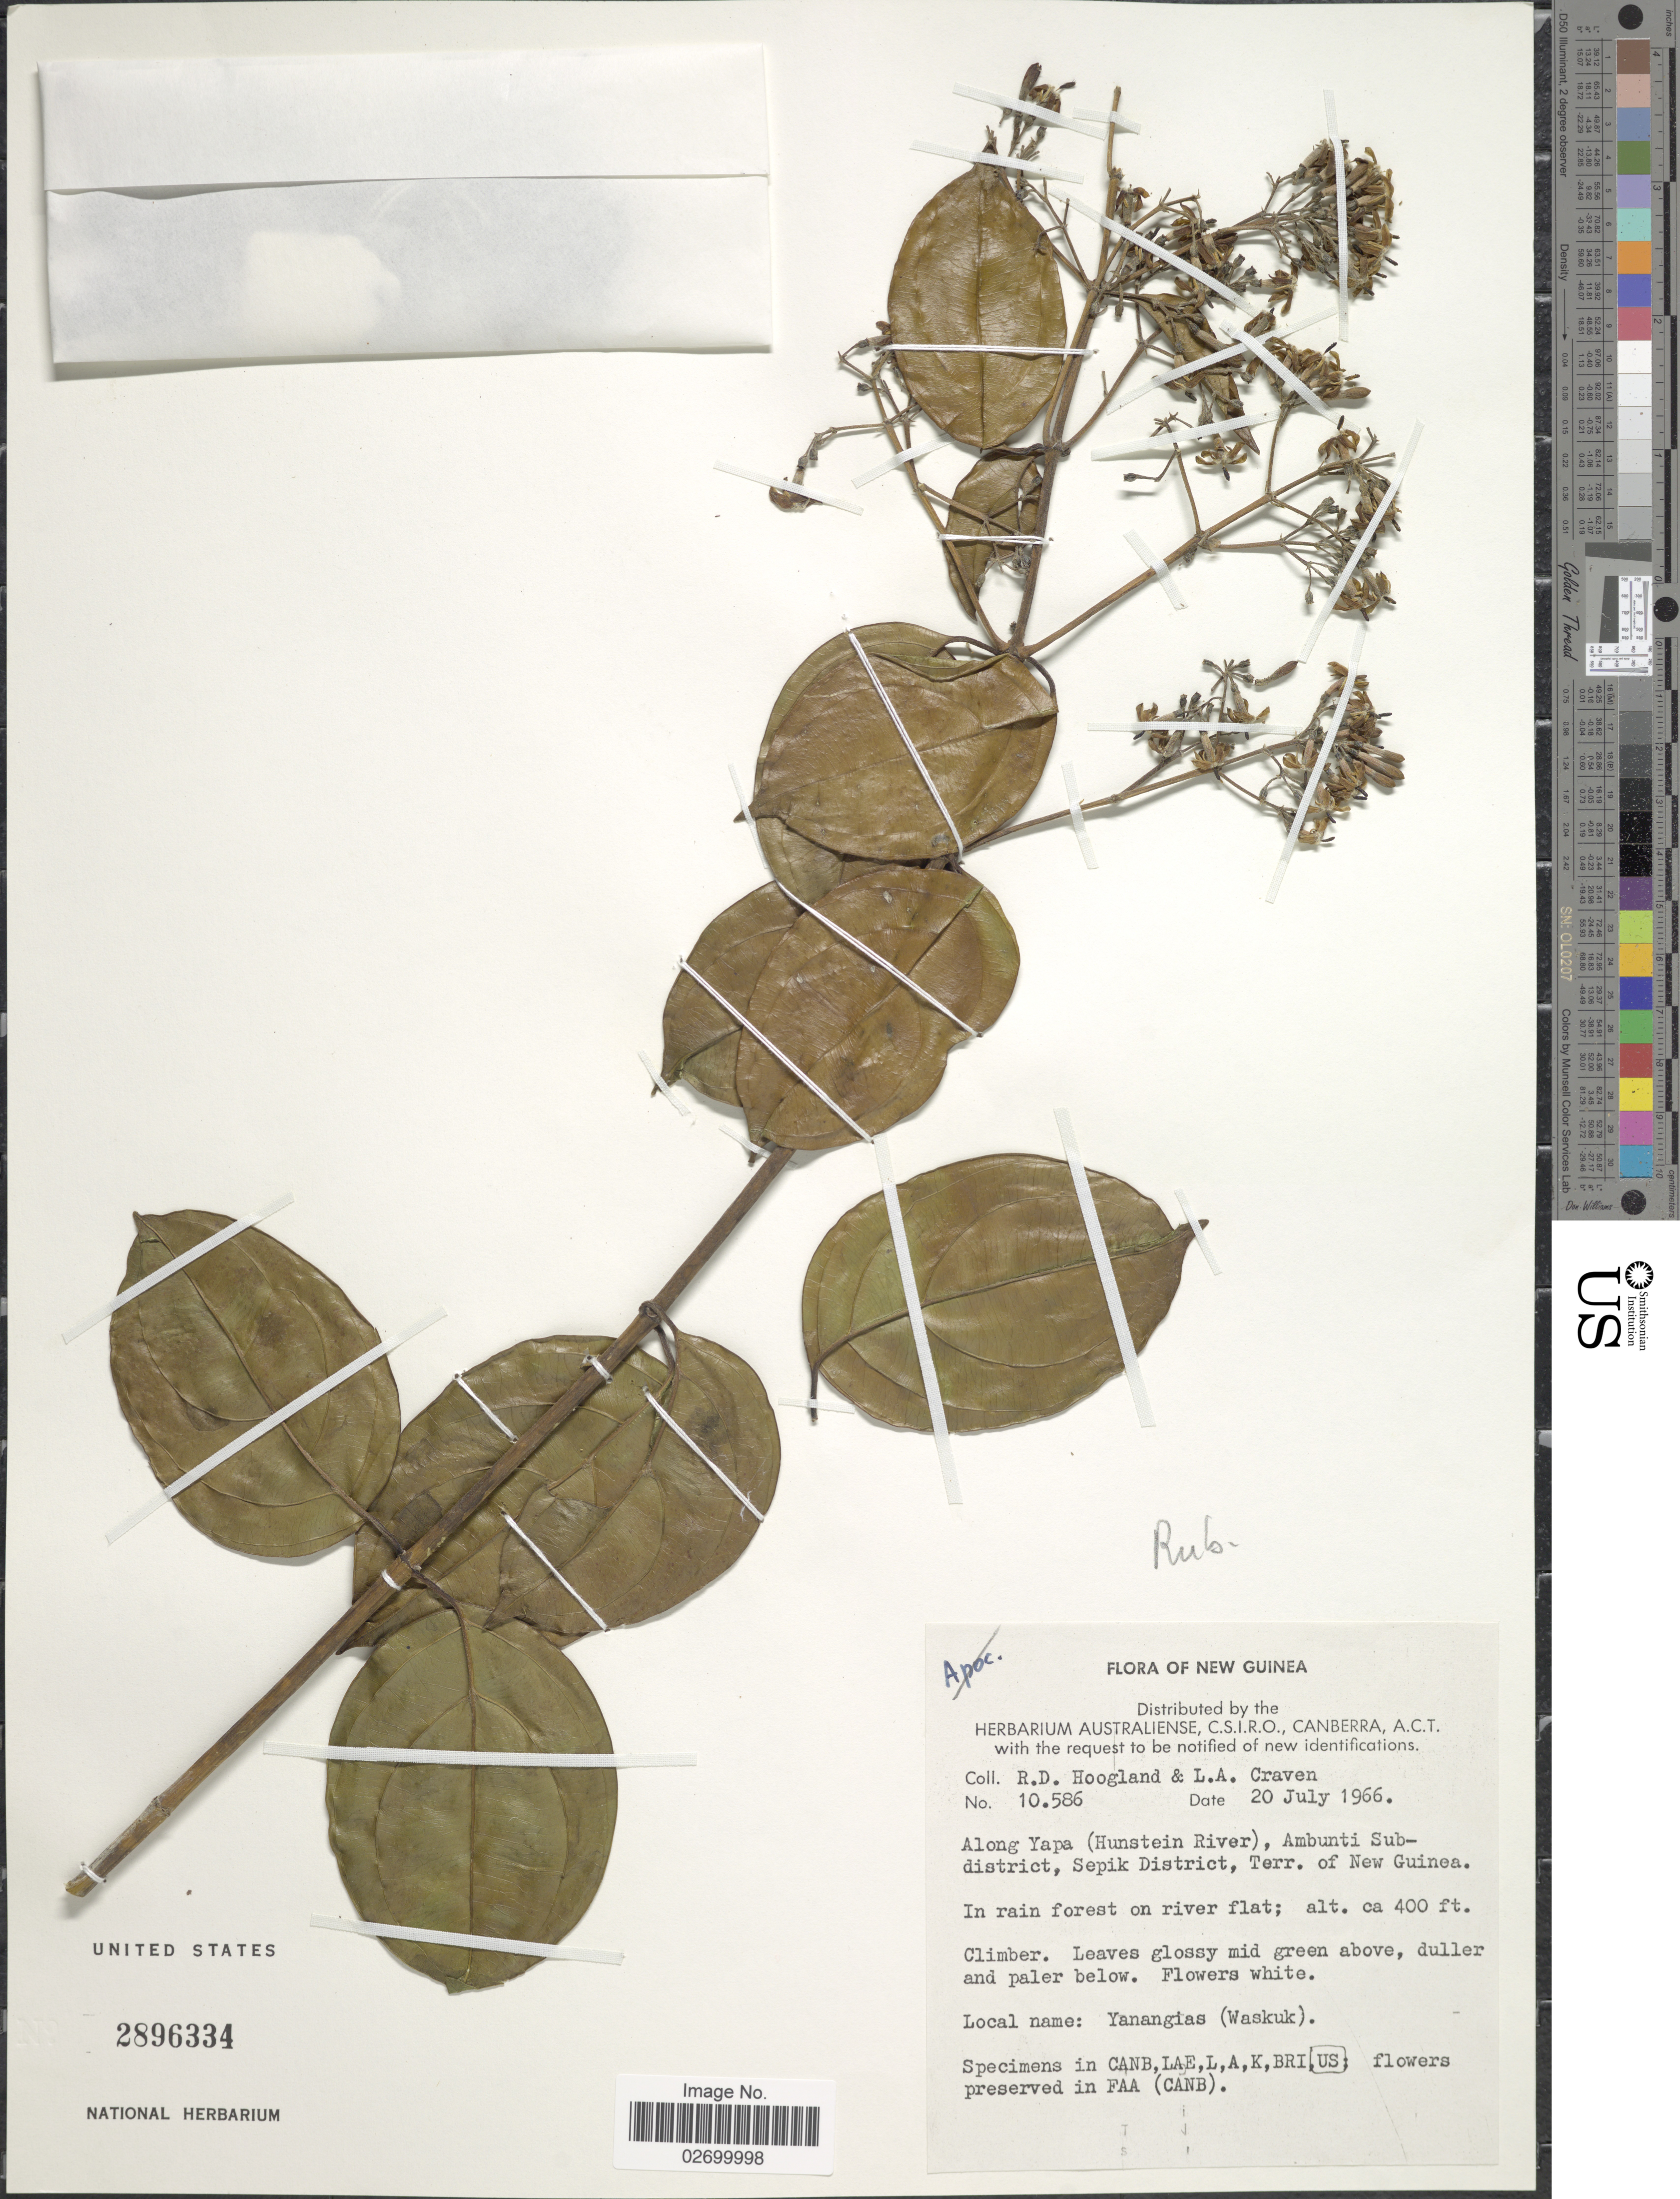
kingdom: Plantae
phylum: Tracheophyta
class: Magnoliopsida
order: Gentianales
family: Rubiaceae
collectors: R. D. Hoogland & L. A. Craven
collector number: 10586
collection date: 1966-07-20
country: Papua New Guinea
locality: New Guinea. Along Yapa (Hunstein River) Ambunti Subdistrict, Sepik District, Terr. of New Guinea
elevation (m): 122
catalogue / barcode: US 2896334